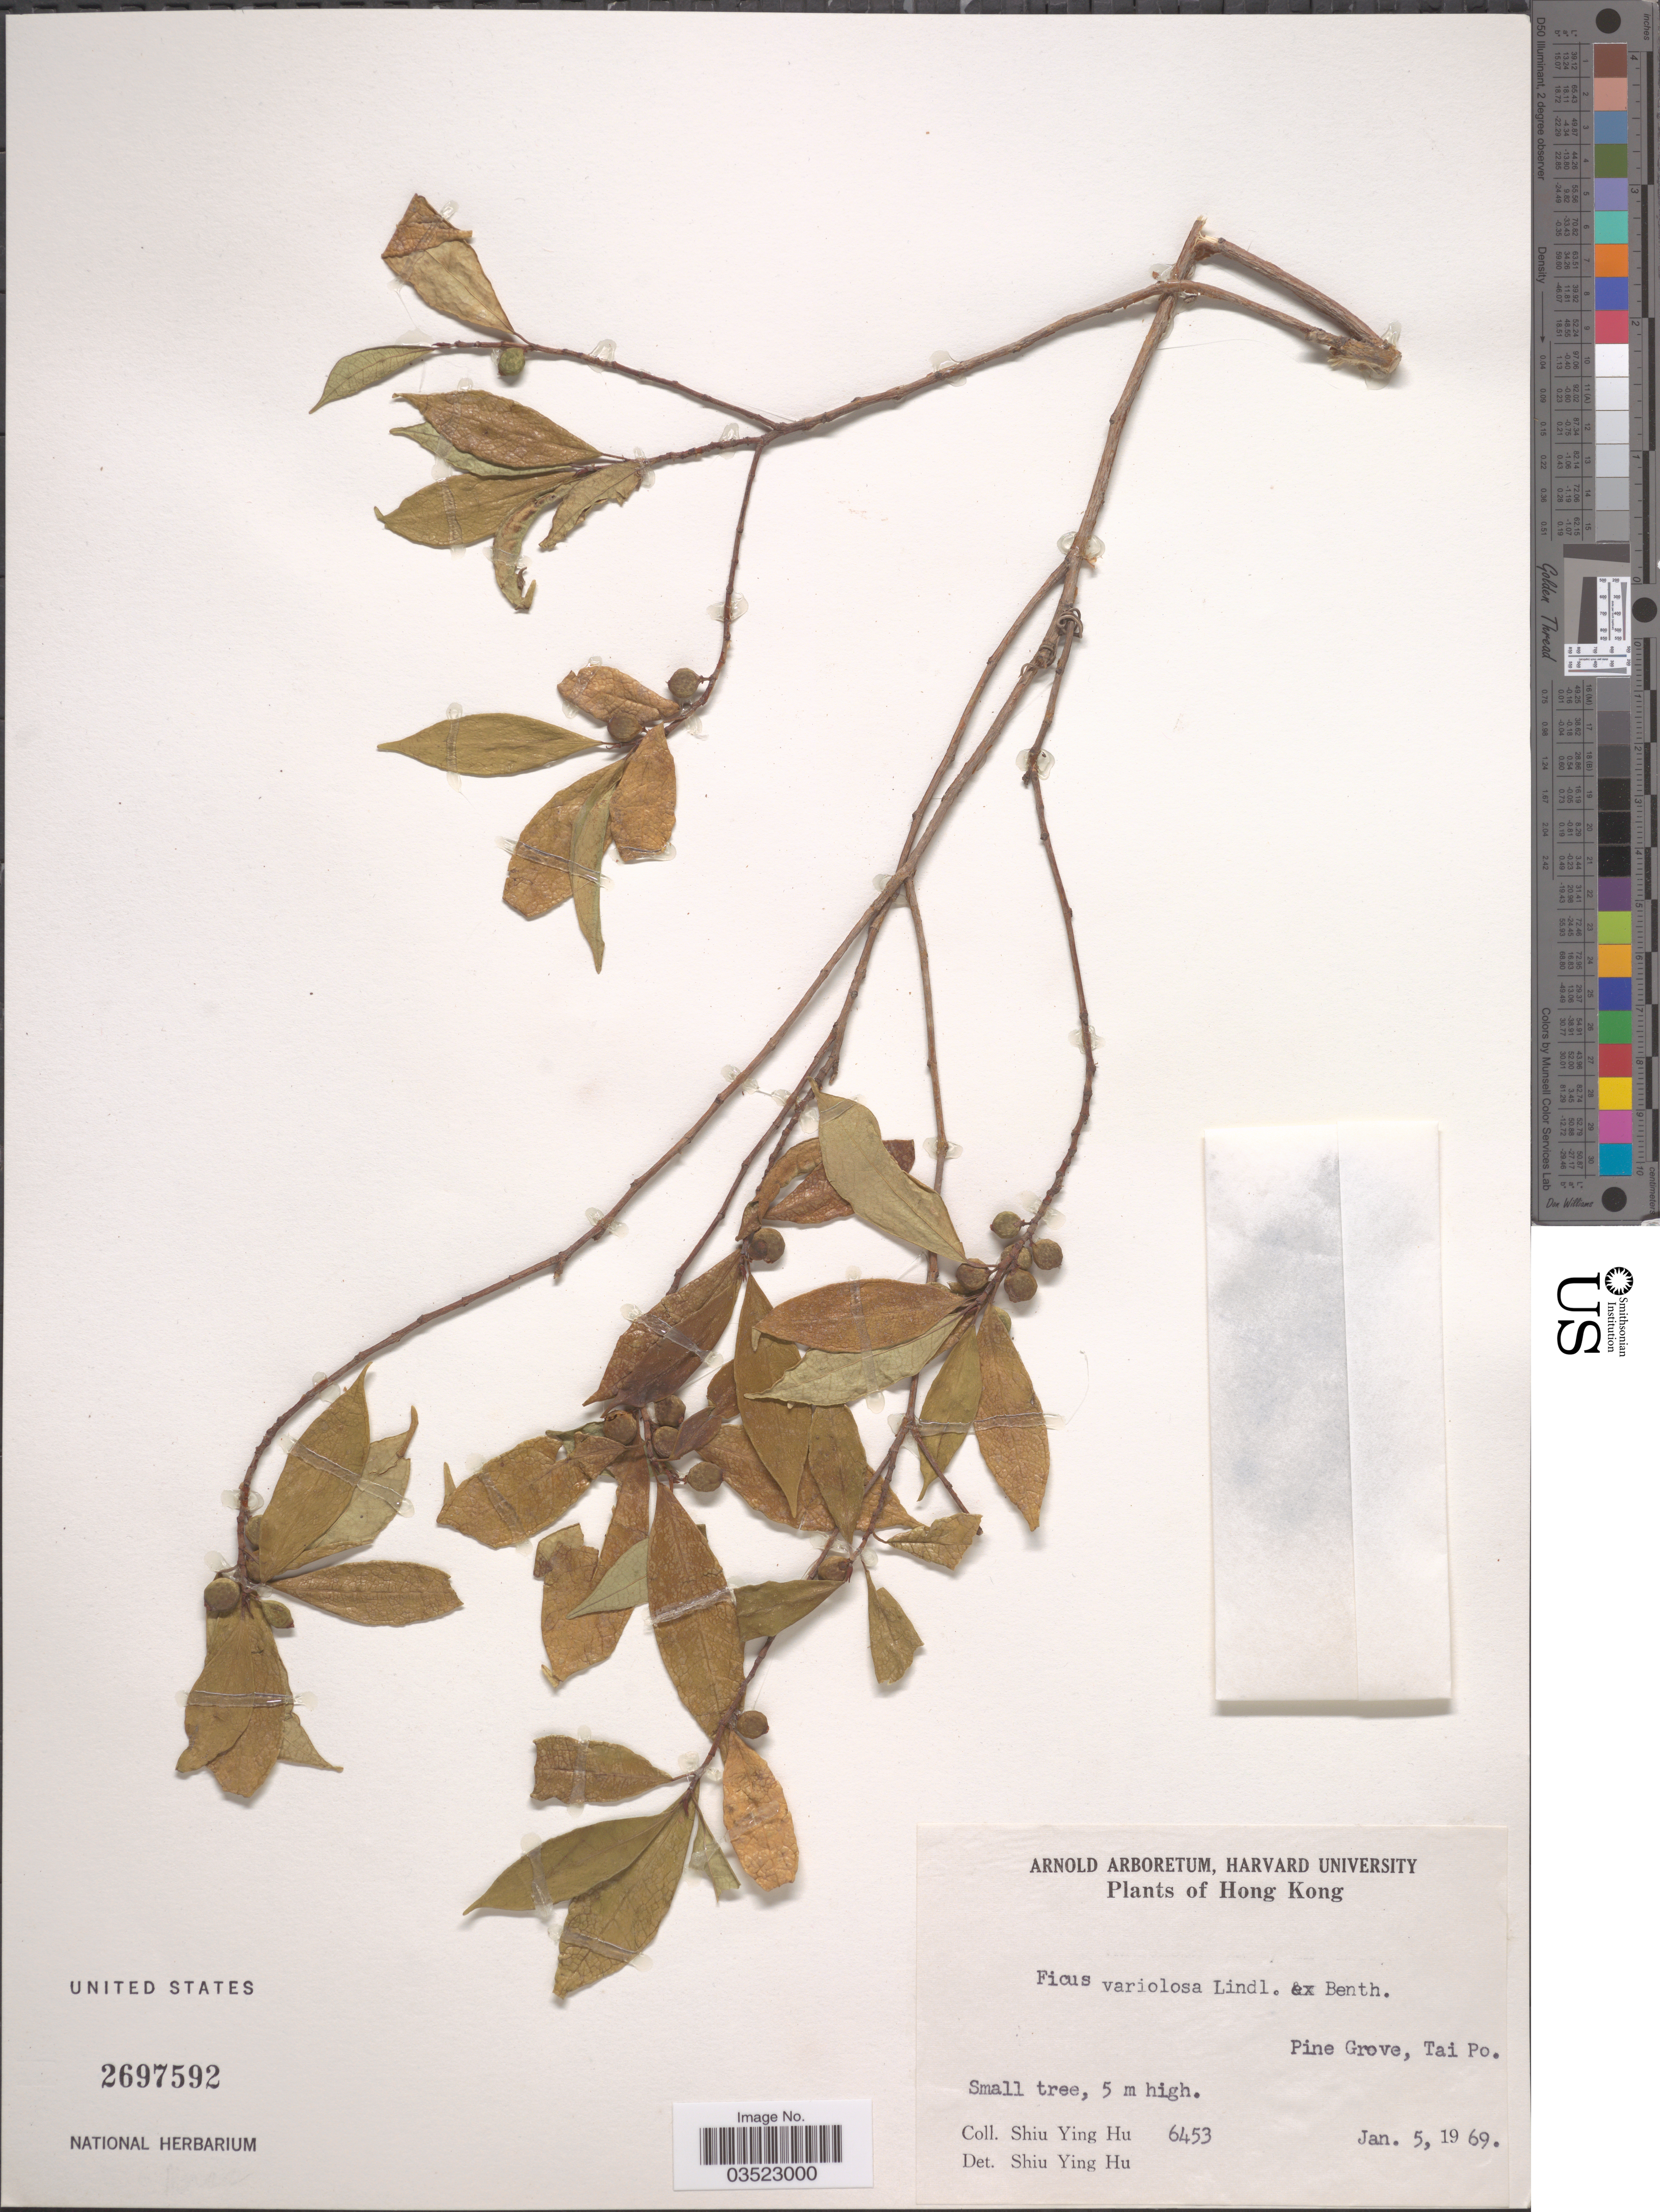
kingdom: Plantae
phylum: Tracheophyta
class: Magnoliopsida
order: Rosales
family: Moraceae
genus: Ficus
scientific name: Ficus variolosa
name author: Lindl. ex Benth.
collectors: S. Y. Hu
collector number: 6453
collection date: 1969-01-05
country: China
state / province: Hong Kong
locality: Pine Grove, Tai Po.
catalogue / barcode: US 2697592